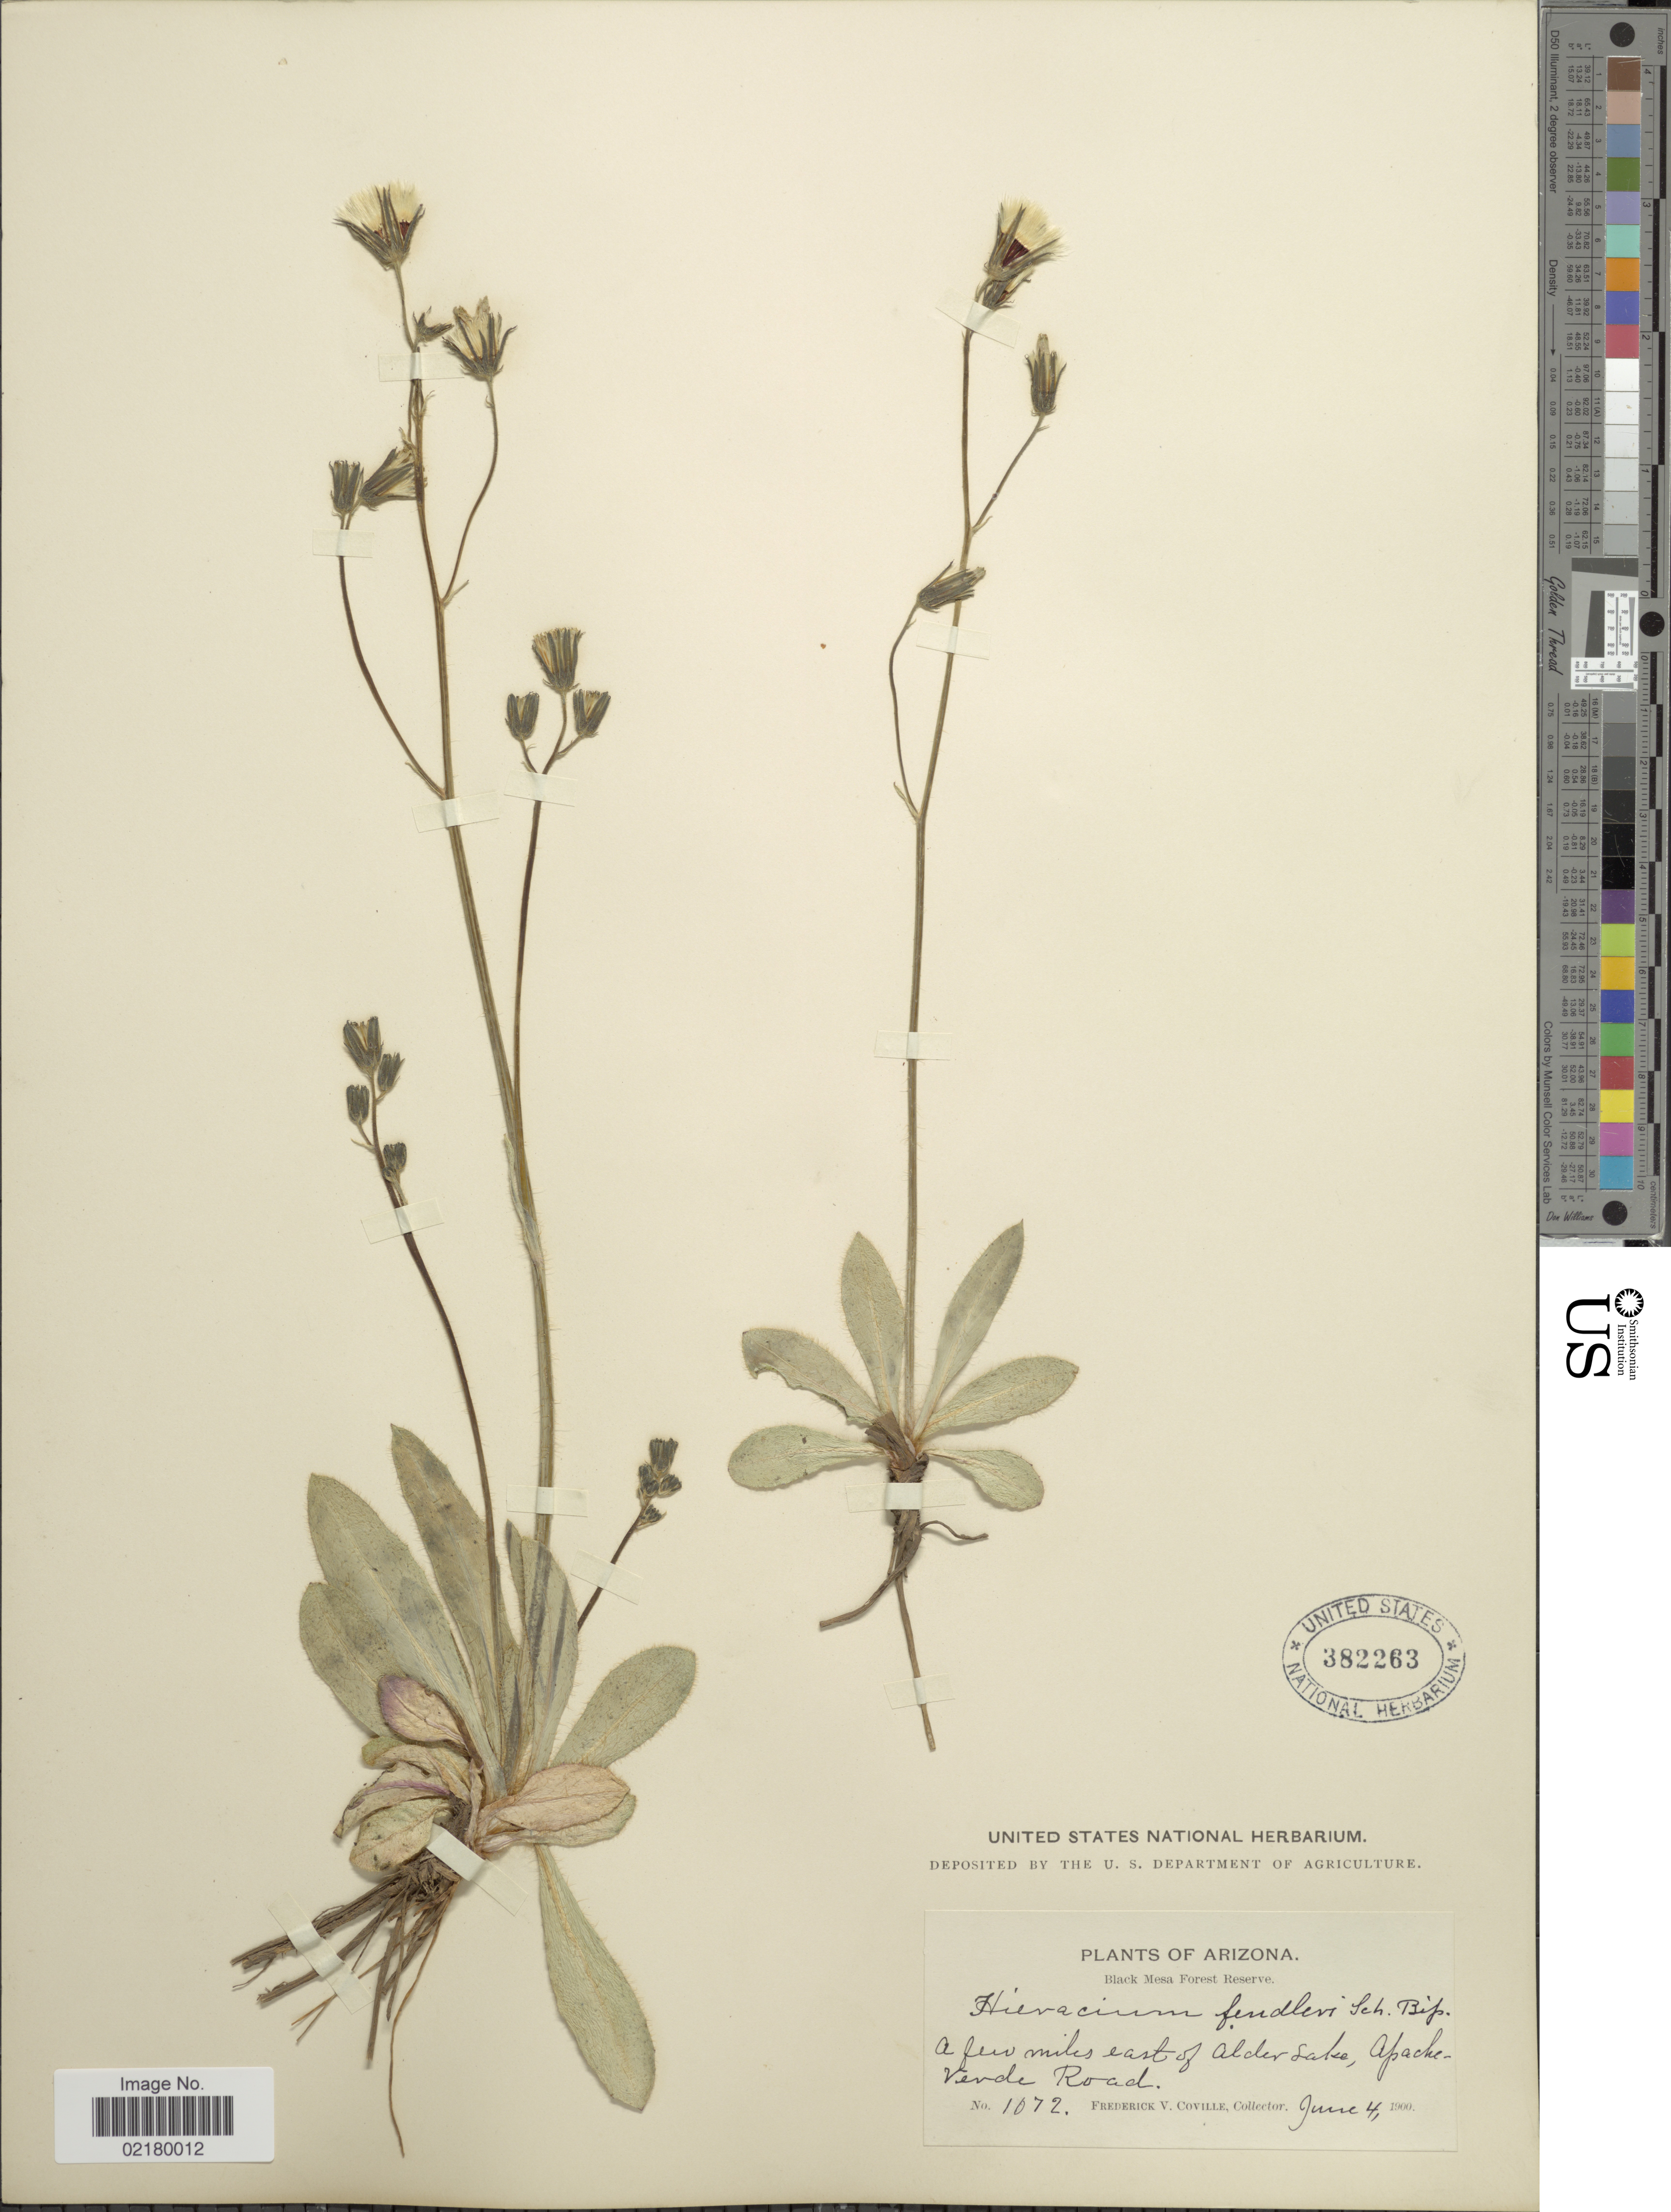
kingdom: Plantae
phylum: Tracheophyta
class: Magnoliopsida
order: Asterales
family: Asteraceae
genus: Hieracium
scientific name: Hieracium fendleri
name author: Sch. Bip.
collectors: F. V. Coville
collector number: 1072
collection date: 1900-06-04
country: United States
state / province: Arizona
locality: Black Mesa Forest Reserve, a few miles east of Alder Lake, Apache-Verde Road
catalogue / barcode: US 382263